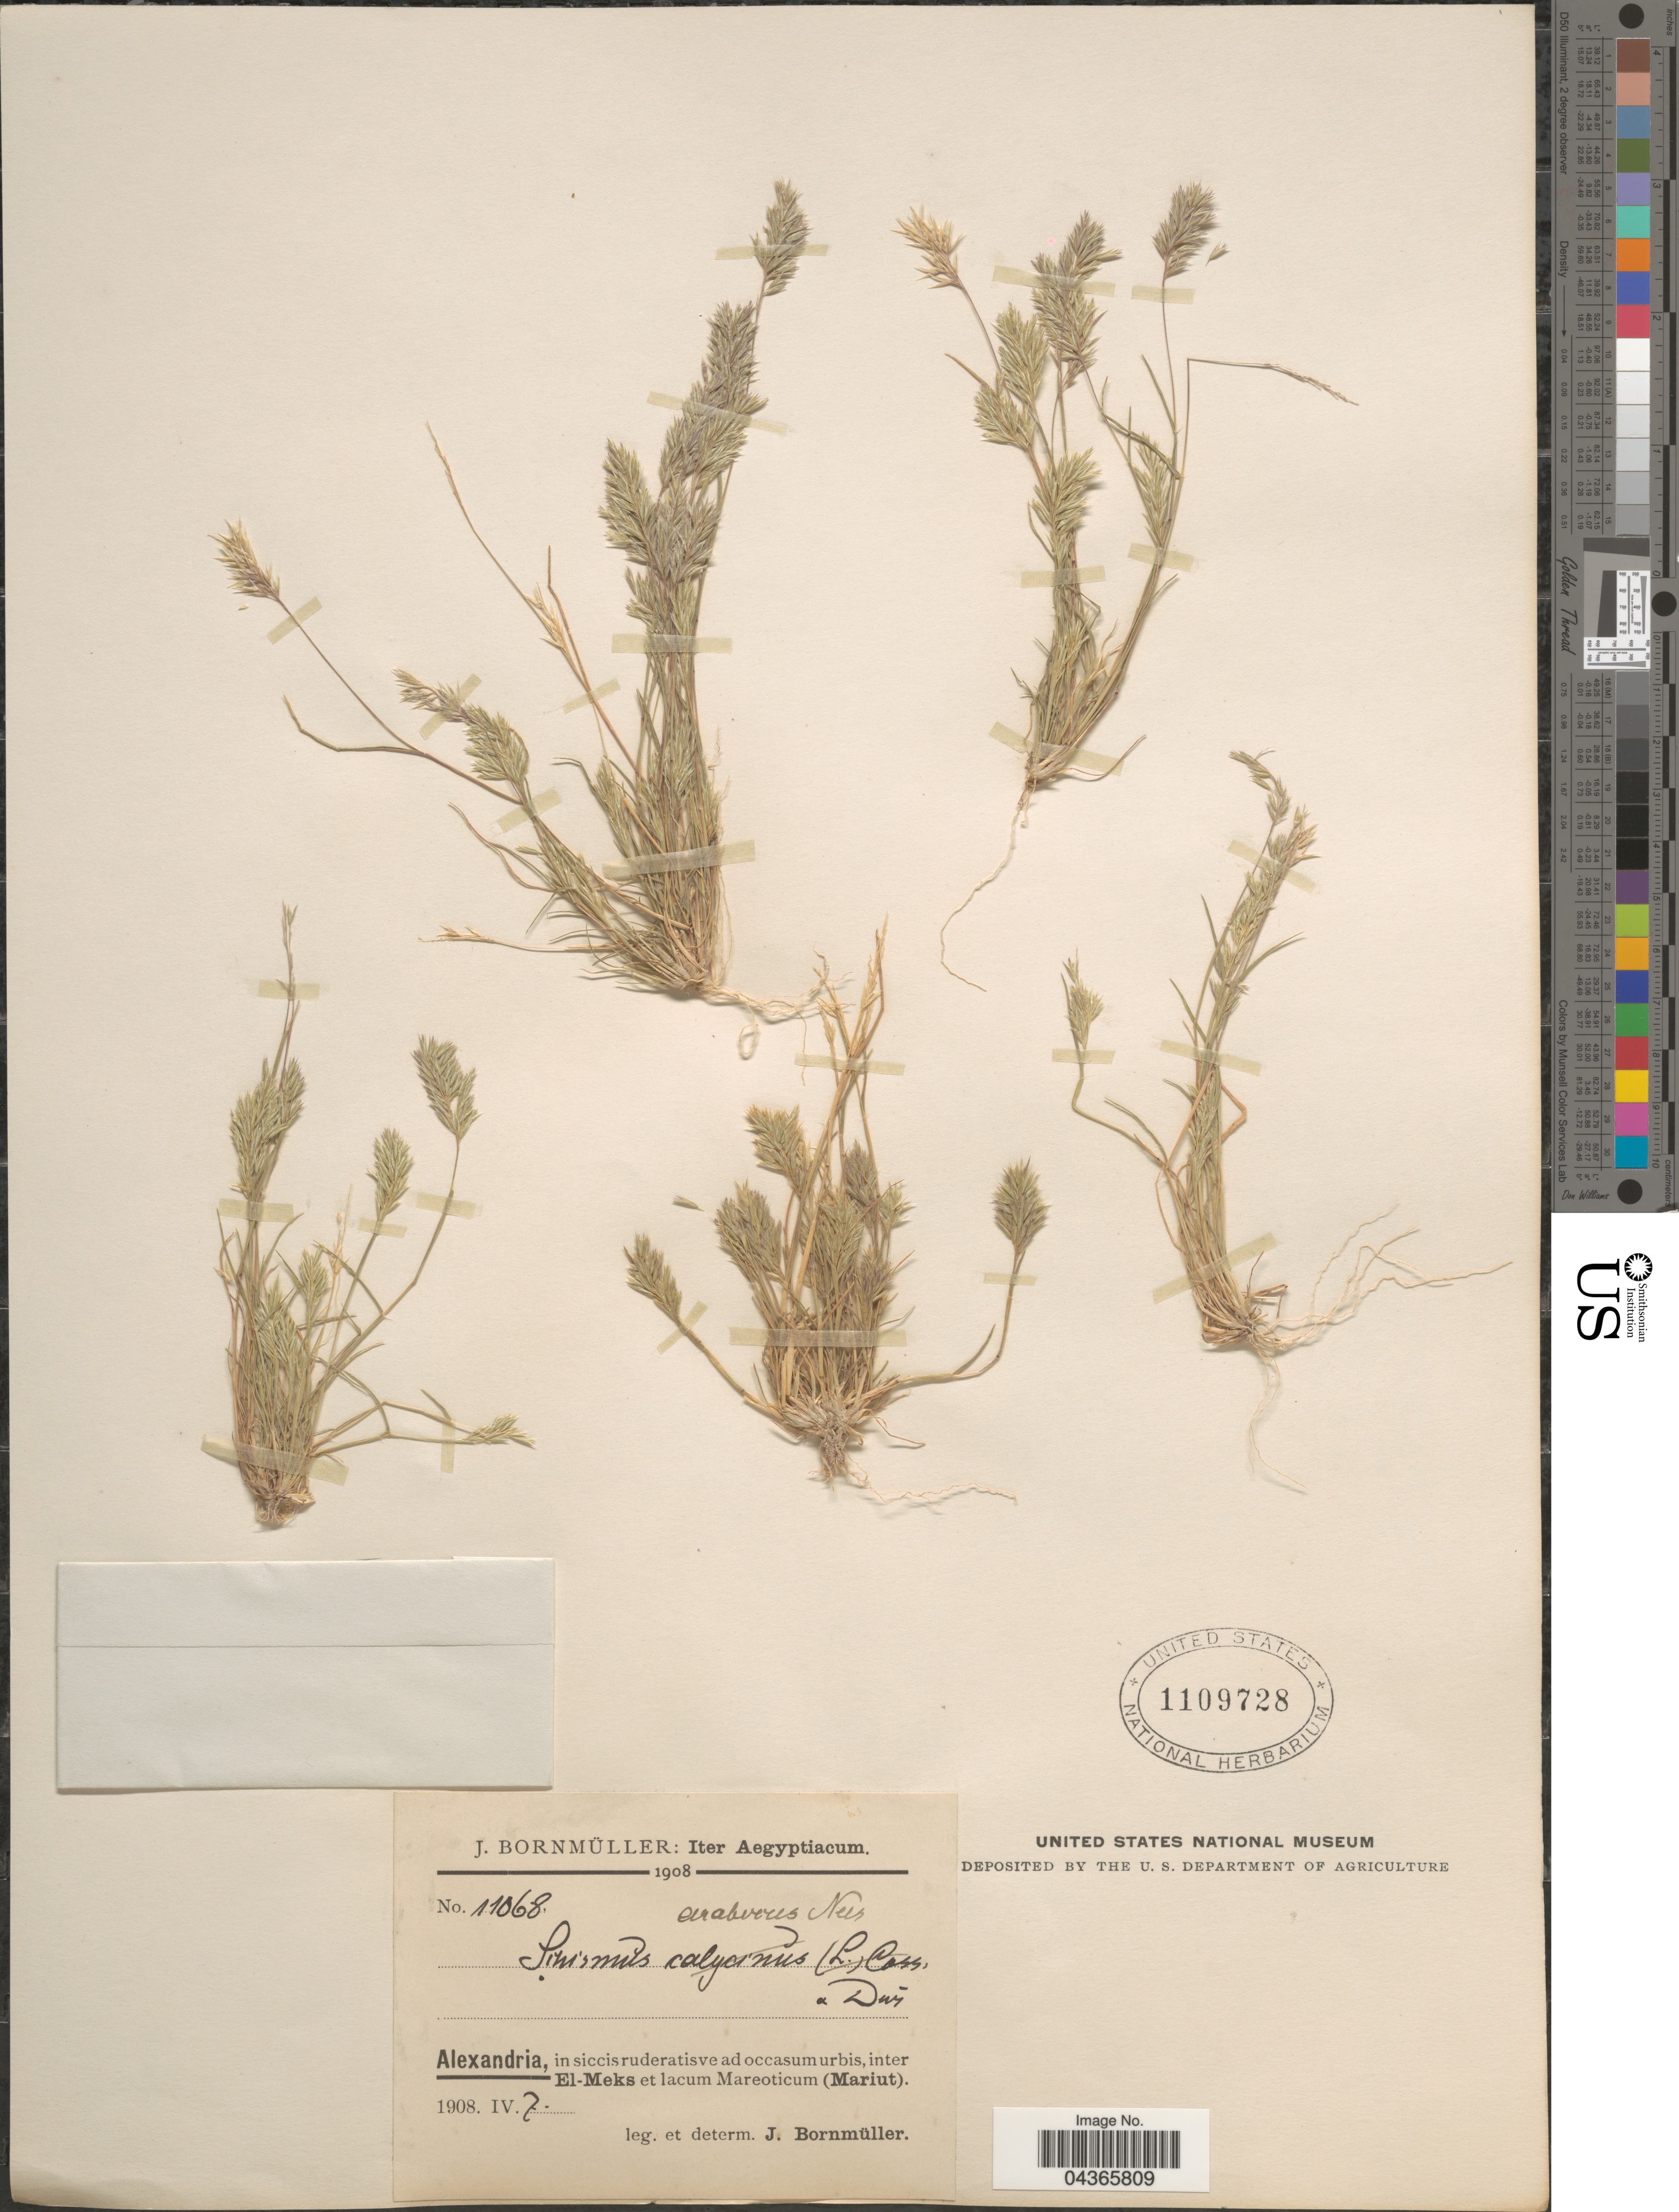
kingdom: Plantae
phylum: Tracheophyta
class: Liliopsida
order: Poales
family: Poaceae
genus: Schismus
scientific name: Schismus barbatus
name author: (L.) Thell.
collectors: J. Bornmüller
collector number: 11068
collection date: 1908-04-07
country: Egypt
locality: Iter Aegyptiacum. Alexandria, in siccis ruderatisve ad occasum urbis, inter El-Meks et lacum Mareoticum (Mariut).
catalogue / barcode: US 1109728